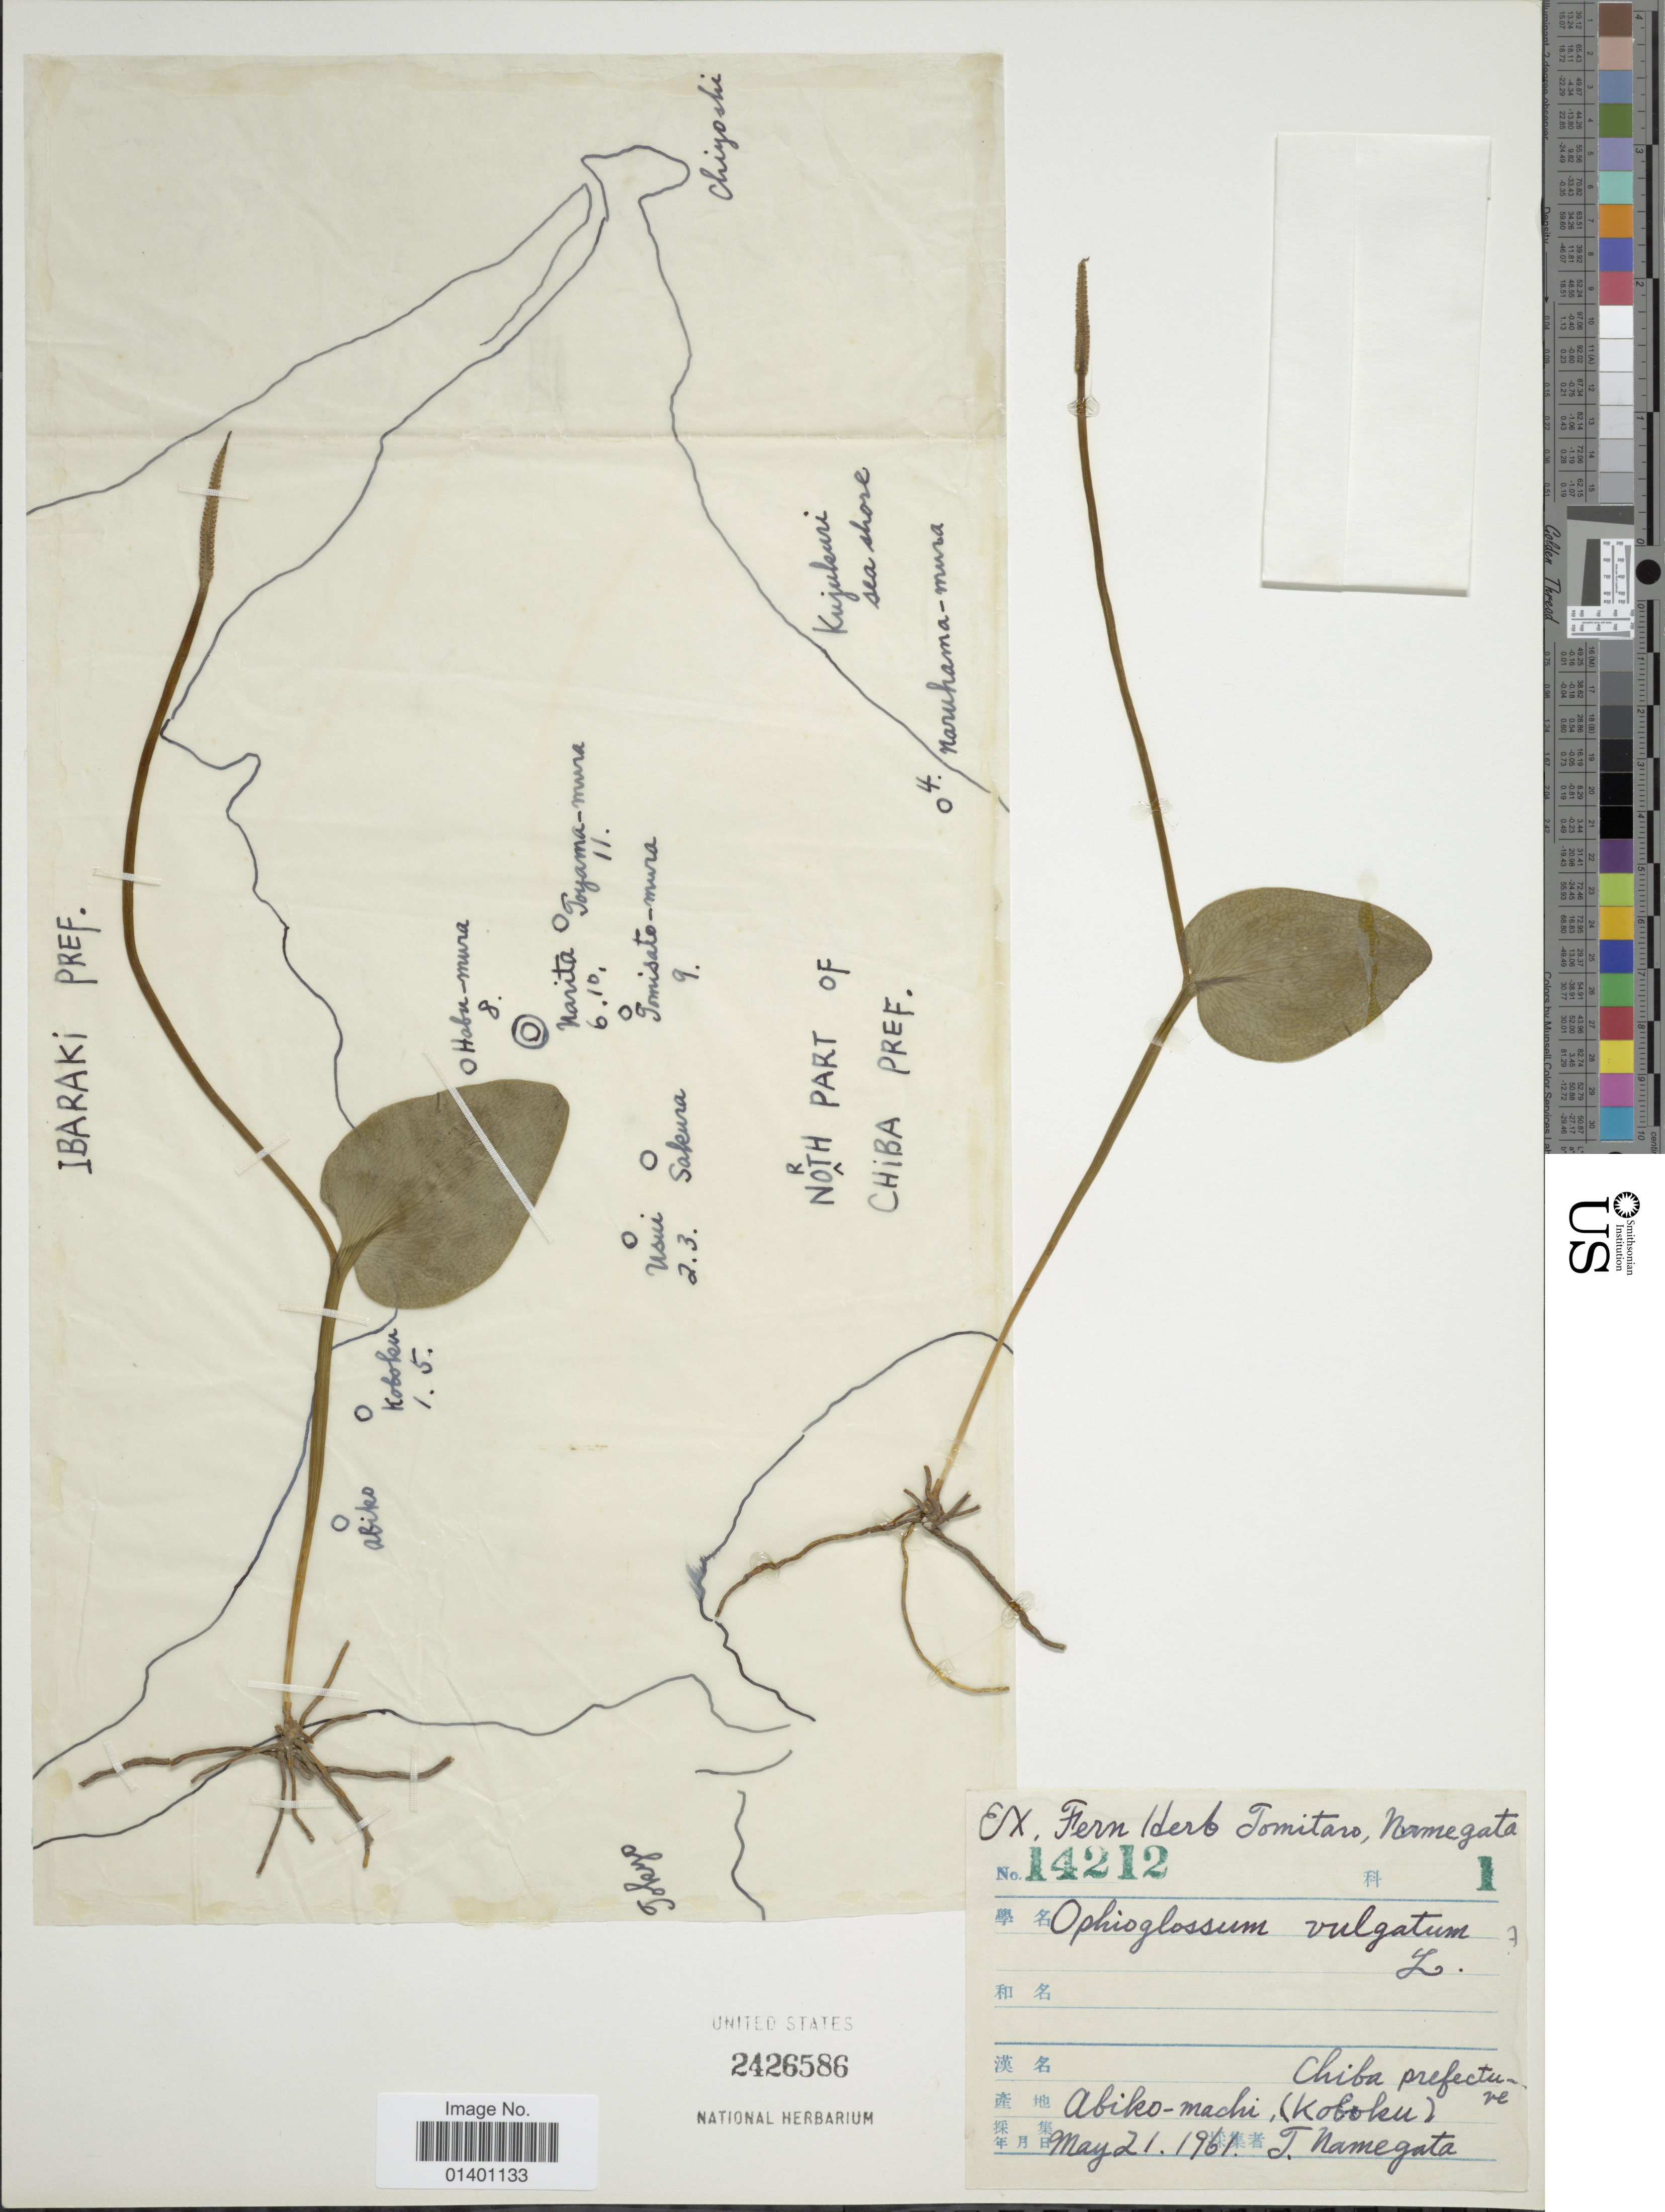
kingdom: Plantae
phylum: Tracheophyta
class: Polypodiopsida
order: Ophioglossales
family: Ophioglossaceae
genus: Ophioglossum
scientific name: Ophioglossum vulgatum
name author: L.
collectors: T. Namegata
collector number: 14212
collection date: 1961-05-21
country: Japan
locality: Abiko-machi, (Koboku) Chiba prefecture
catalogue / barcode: US 2426586